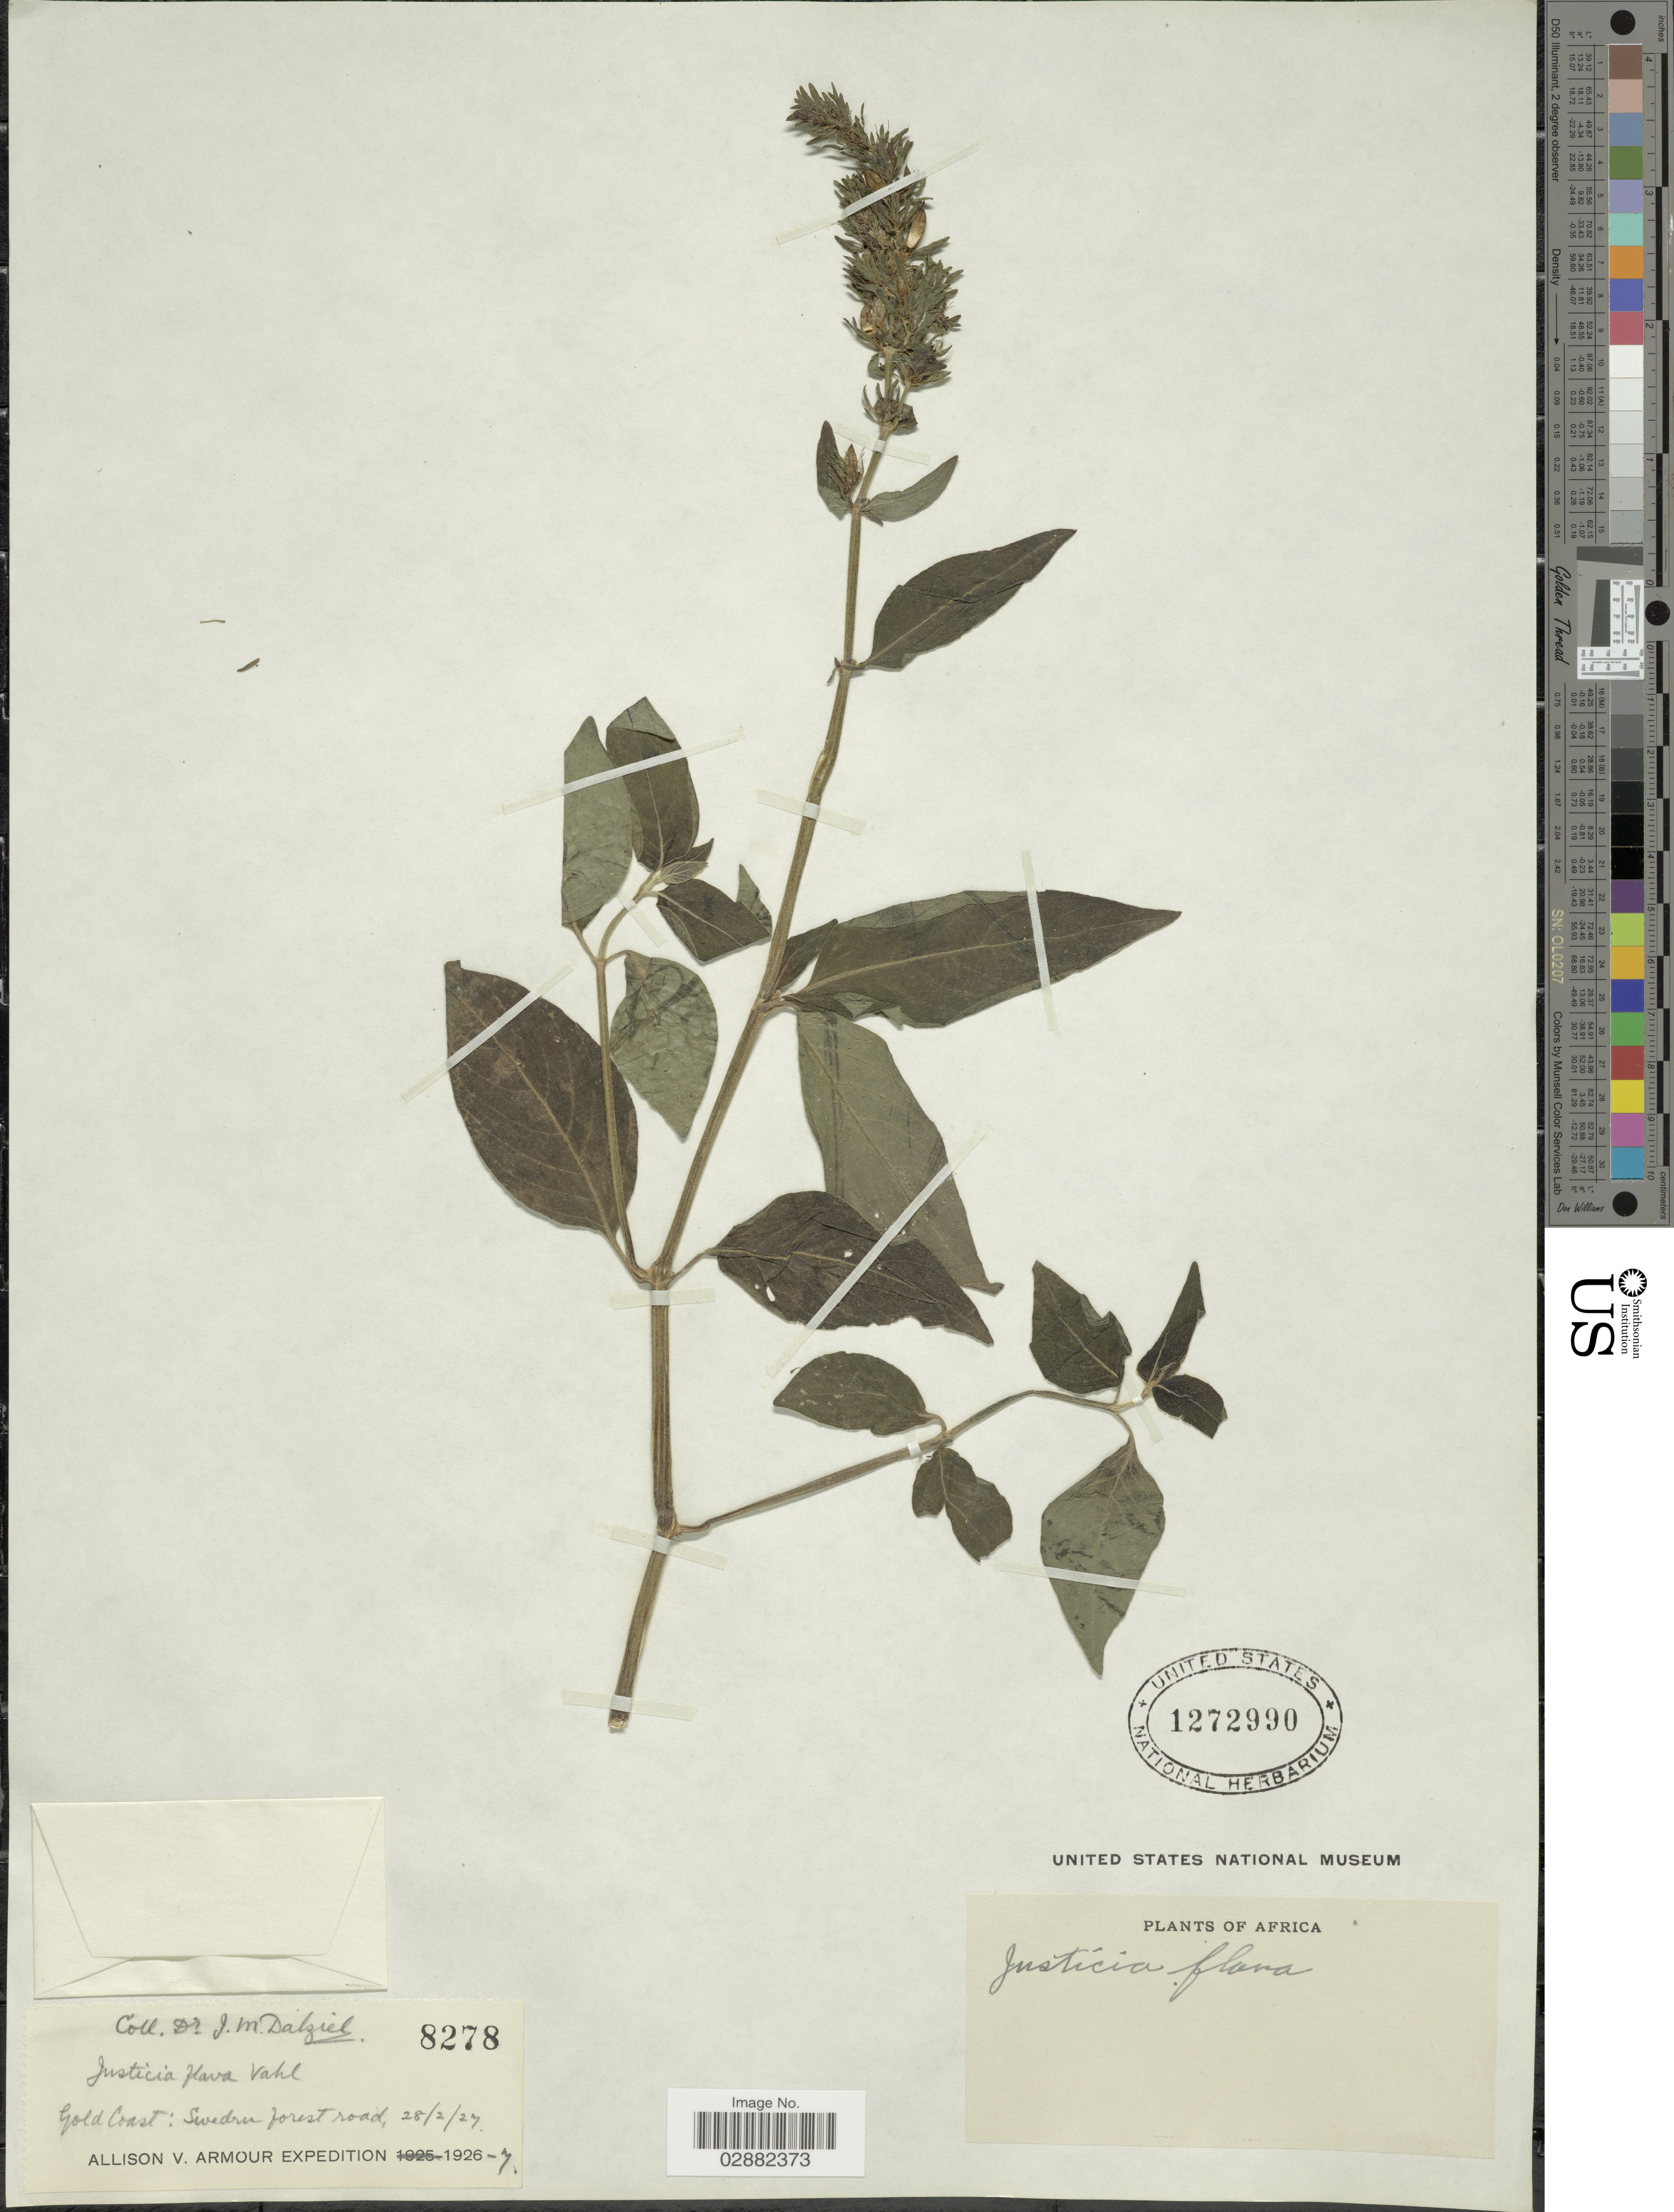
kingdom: Plantae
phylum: Tracheophyta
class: Magnoliopsida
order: Lamiales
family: Acanthaceae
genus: Justicia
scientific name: Justicia flava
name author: (Forssk.) Vahl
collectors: J. Dalziel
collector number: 8278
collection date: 1927-02-28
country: Ghana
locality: Gold Coast: Swedru forest road.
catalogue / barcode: US 1272990